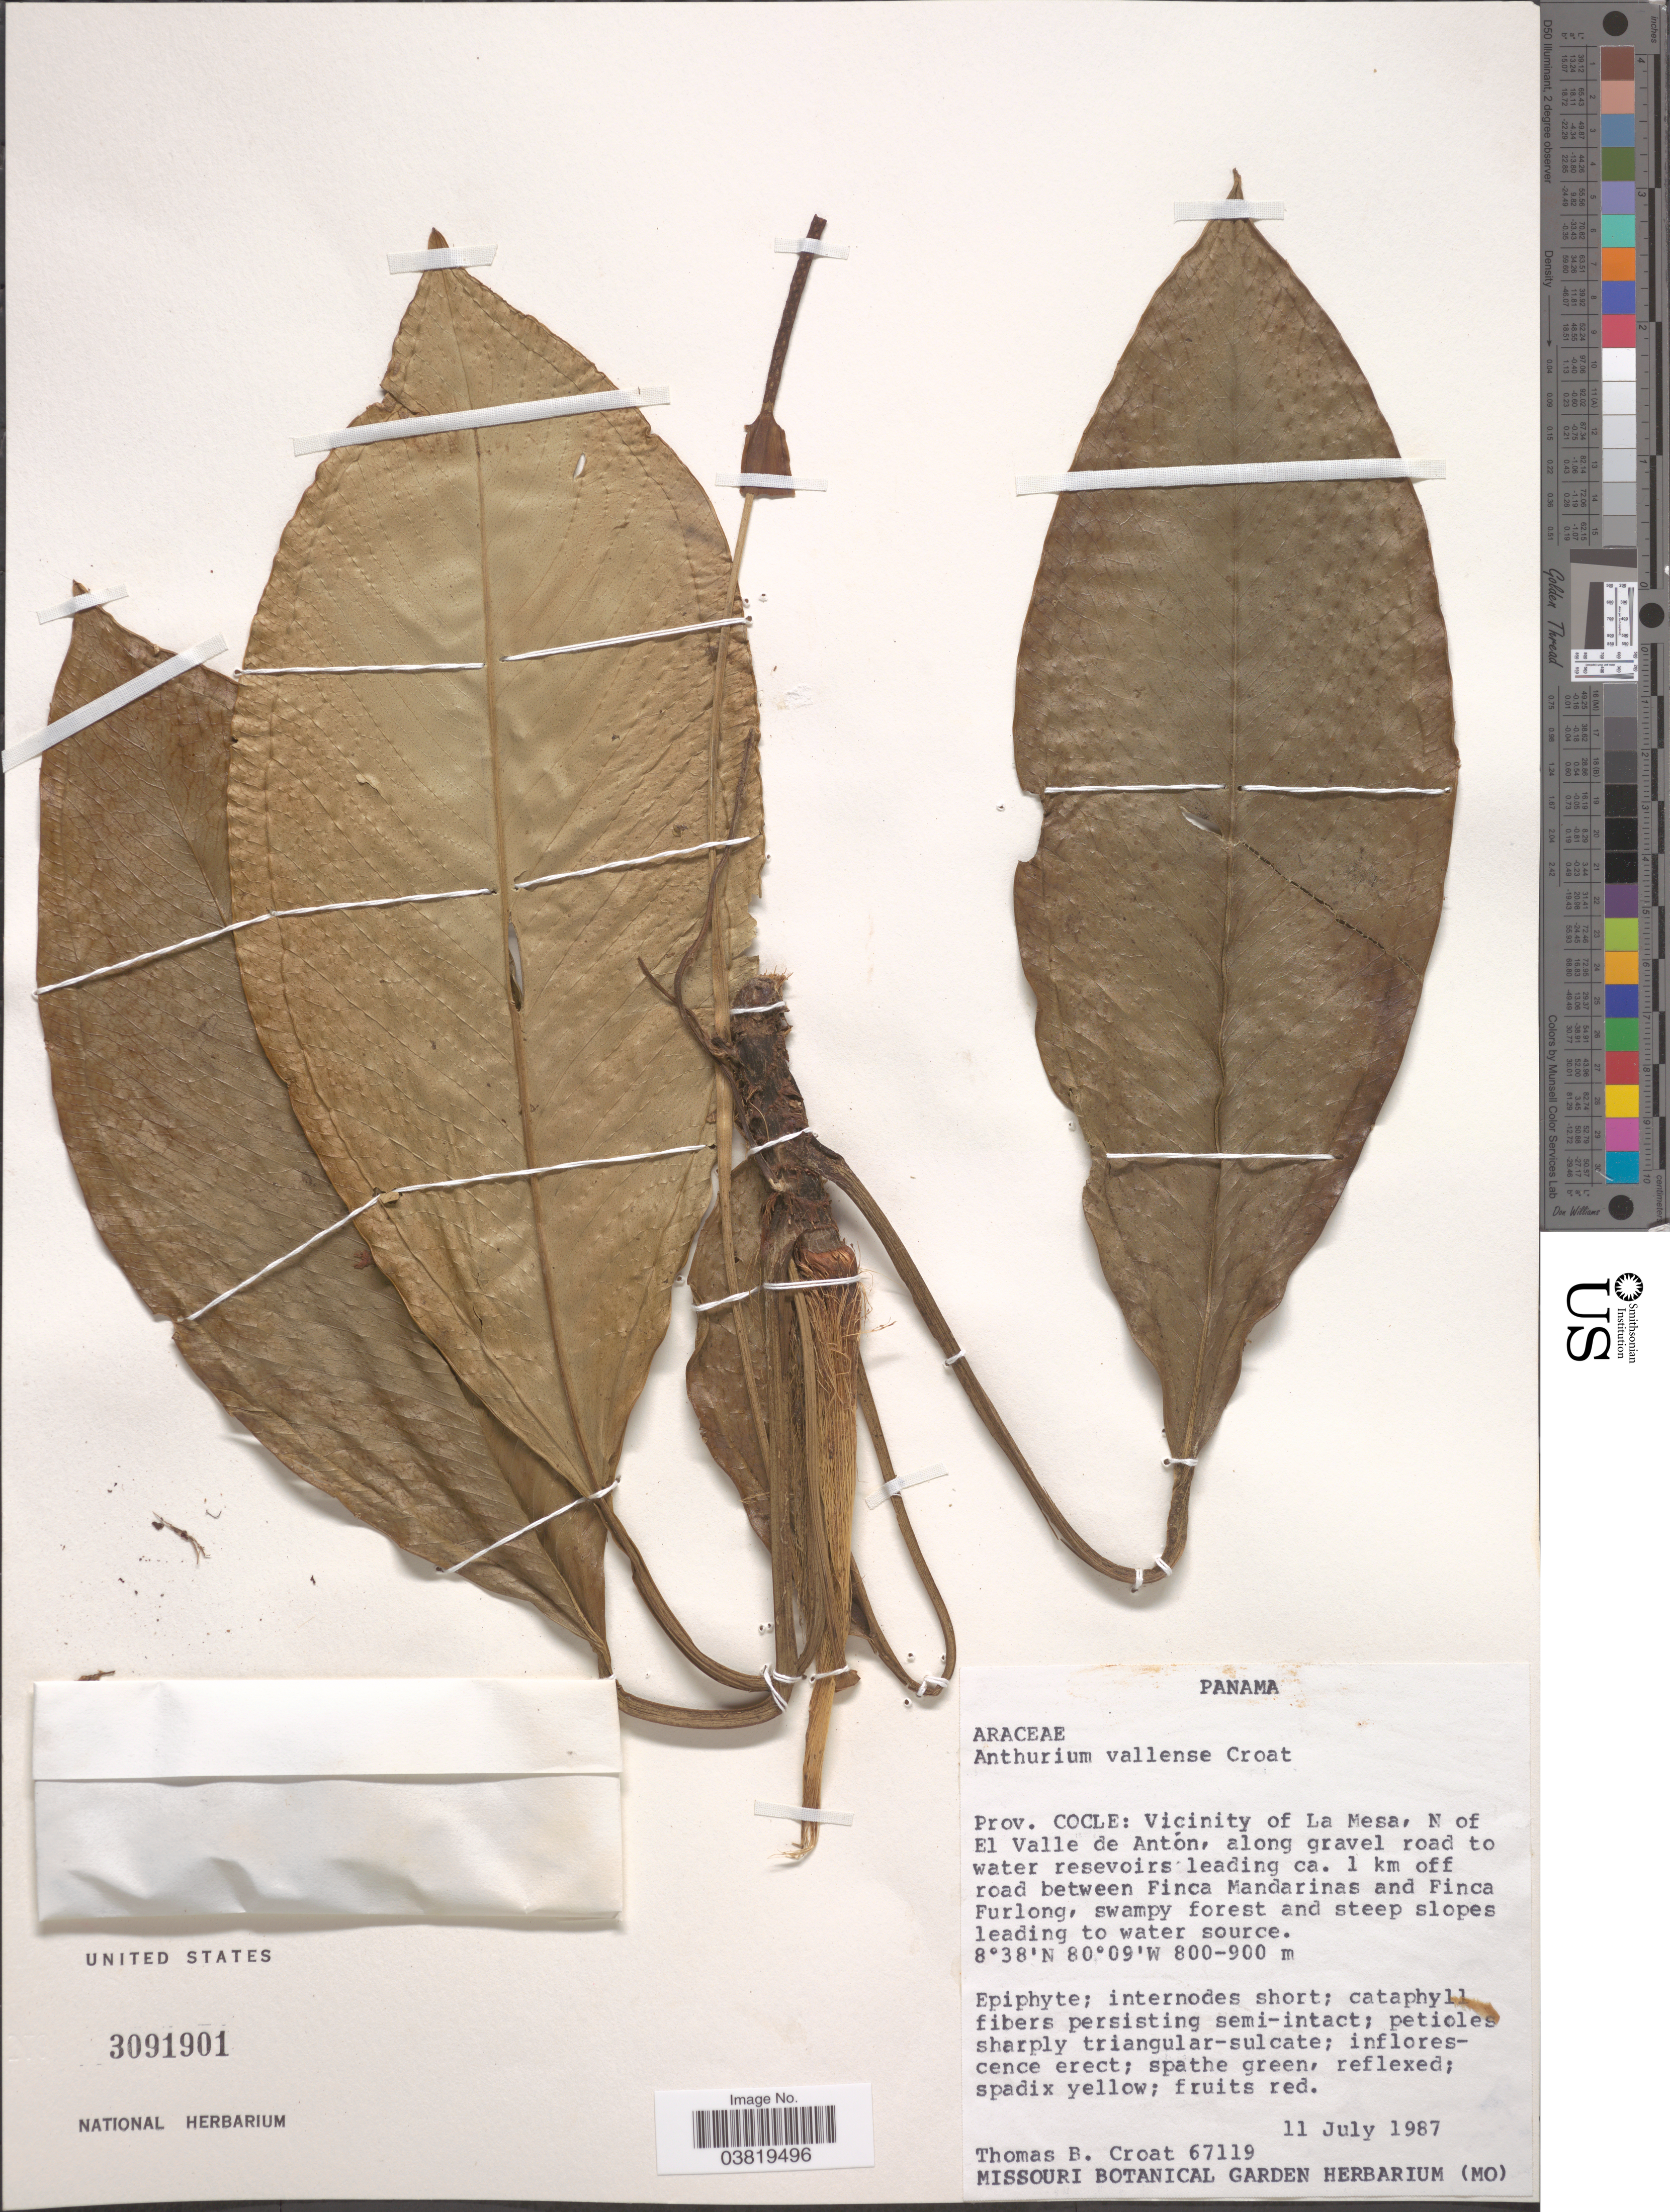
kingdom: Plantae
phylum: Tracheophyta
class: Liliopsida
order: Alismatales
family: Araceae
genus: Anthurium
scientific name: Anthurium vallense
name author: Croat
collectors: T. B. Croat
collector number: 67119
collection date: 1987-07-11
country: Panama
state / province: Cocle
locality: Vicinity of La Mesa, N of El Valle de Antón, along gravel road to water resevoirs leading ca. 1 km off road between Finca Mandarinas and Finca Furlong.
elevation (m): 800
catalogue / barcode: US 3091901